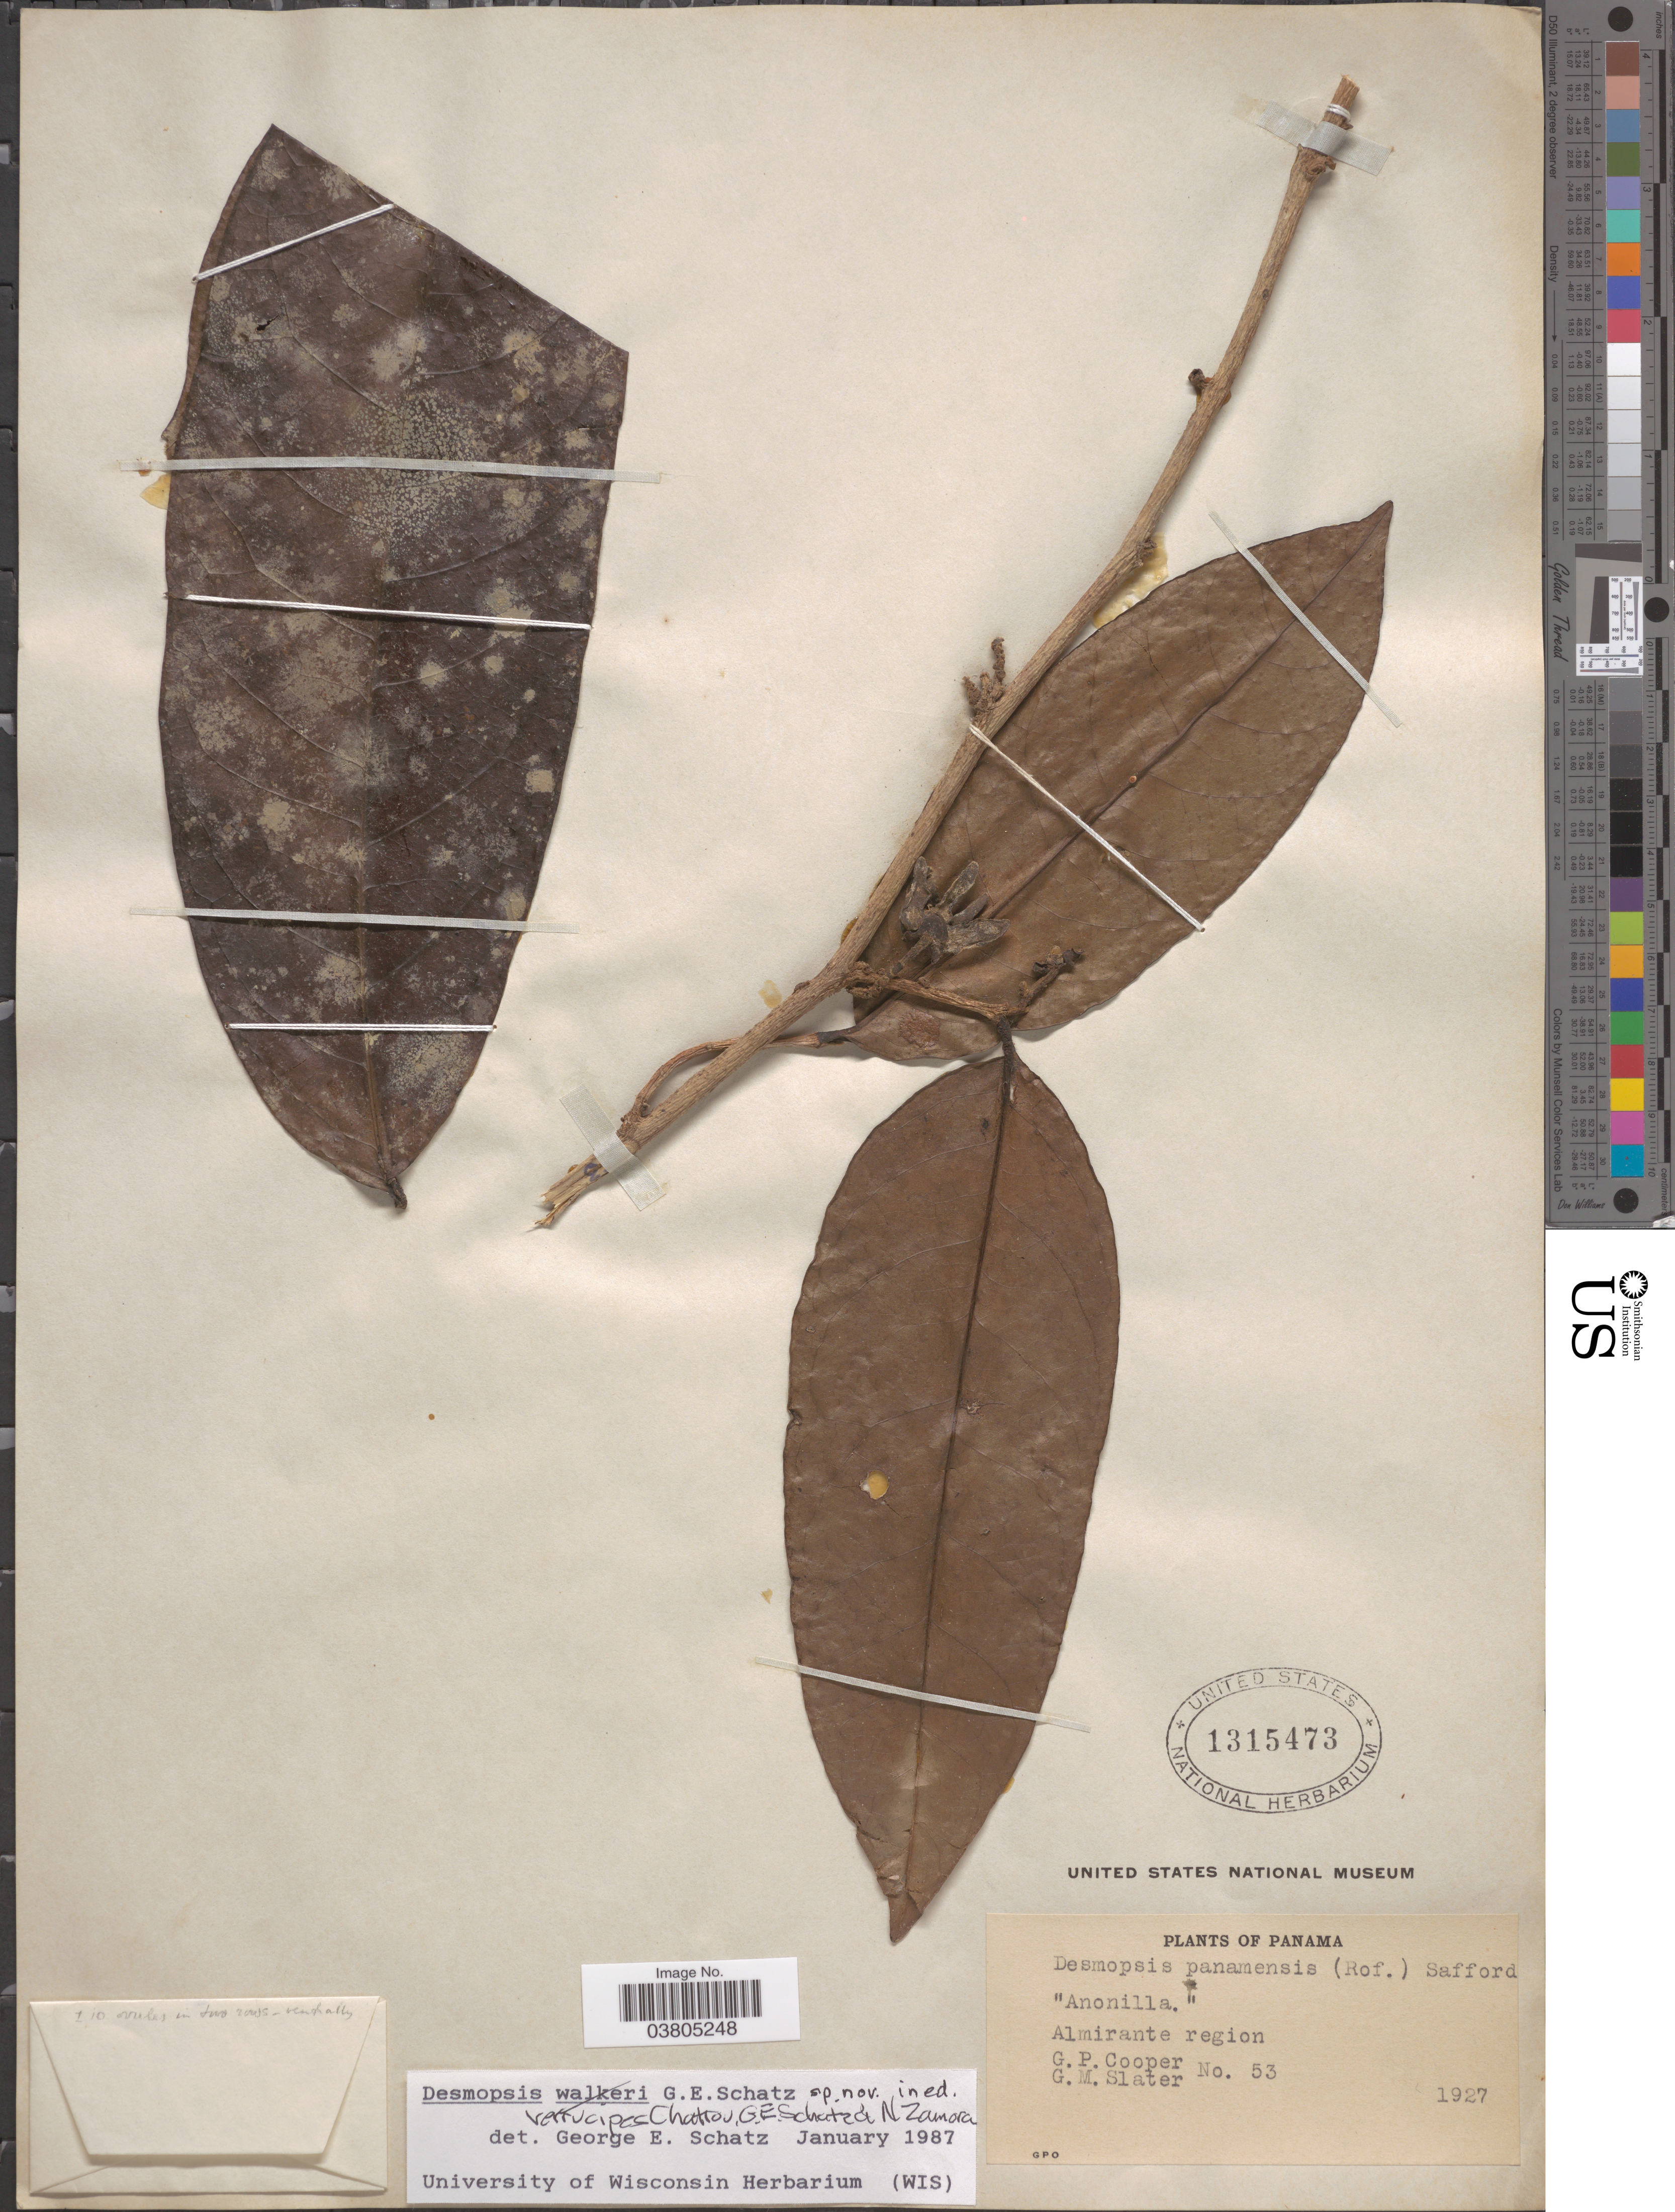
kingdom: Plantae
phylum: Tracheophyta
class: Magnoliopsida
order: Magnoliales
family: Annonaceae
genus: Desmopsis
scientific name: Desmopsis verrucipes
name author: Chatrou et al.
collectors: G. Cooper & G. Slater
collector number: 53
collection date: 1927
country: Panama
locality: Almirante region.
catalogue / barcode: US 1315473